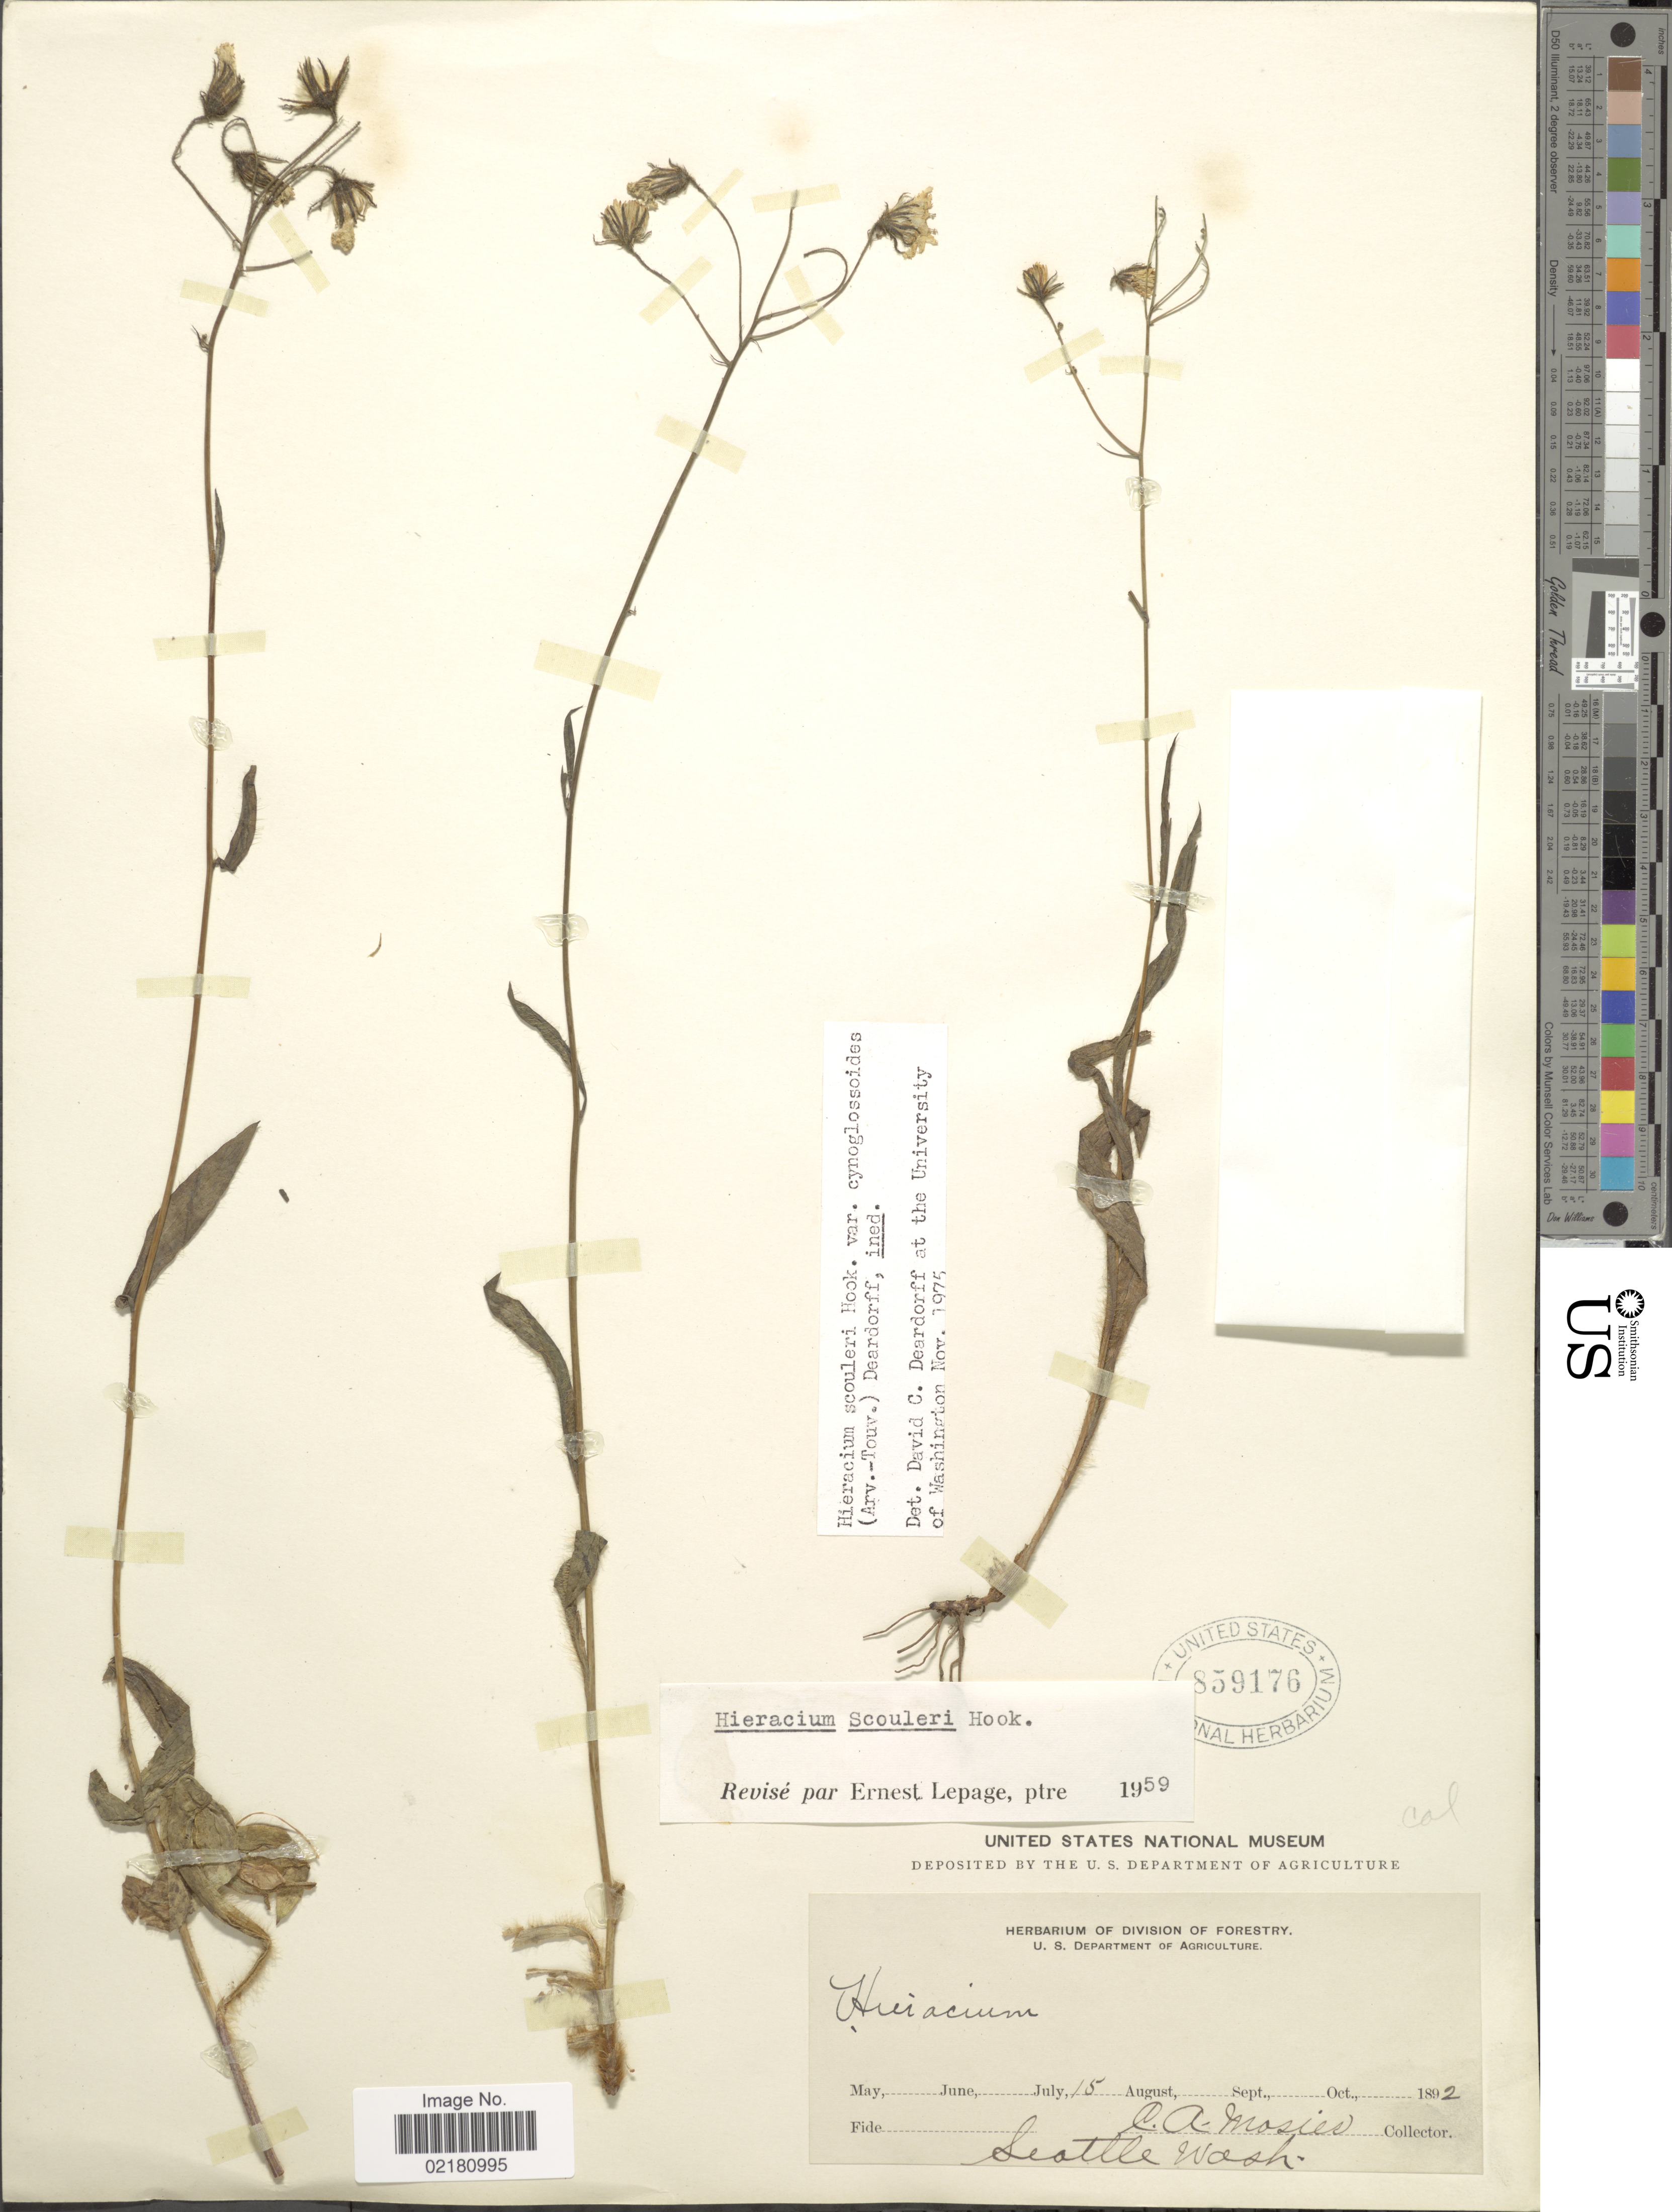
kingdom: Plantae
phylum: Tracheophyta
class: Magnoliopsida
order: Asterales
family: Asteraceae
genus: Hieracium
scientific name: Hieracium scouleri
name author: Hook.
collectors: C. A. Mosier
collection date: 1892-07-15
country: United States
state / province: Washington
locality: Seatlle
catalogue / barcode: US 859176